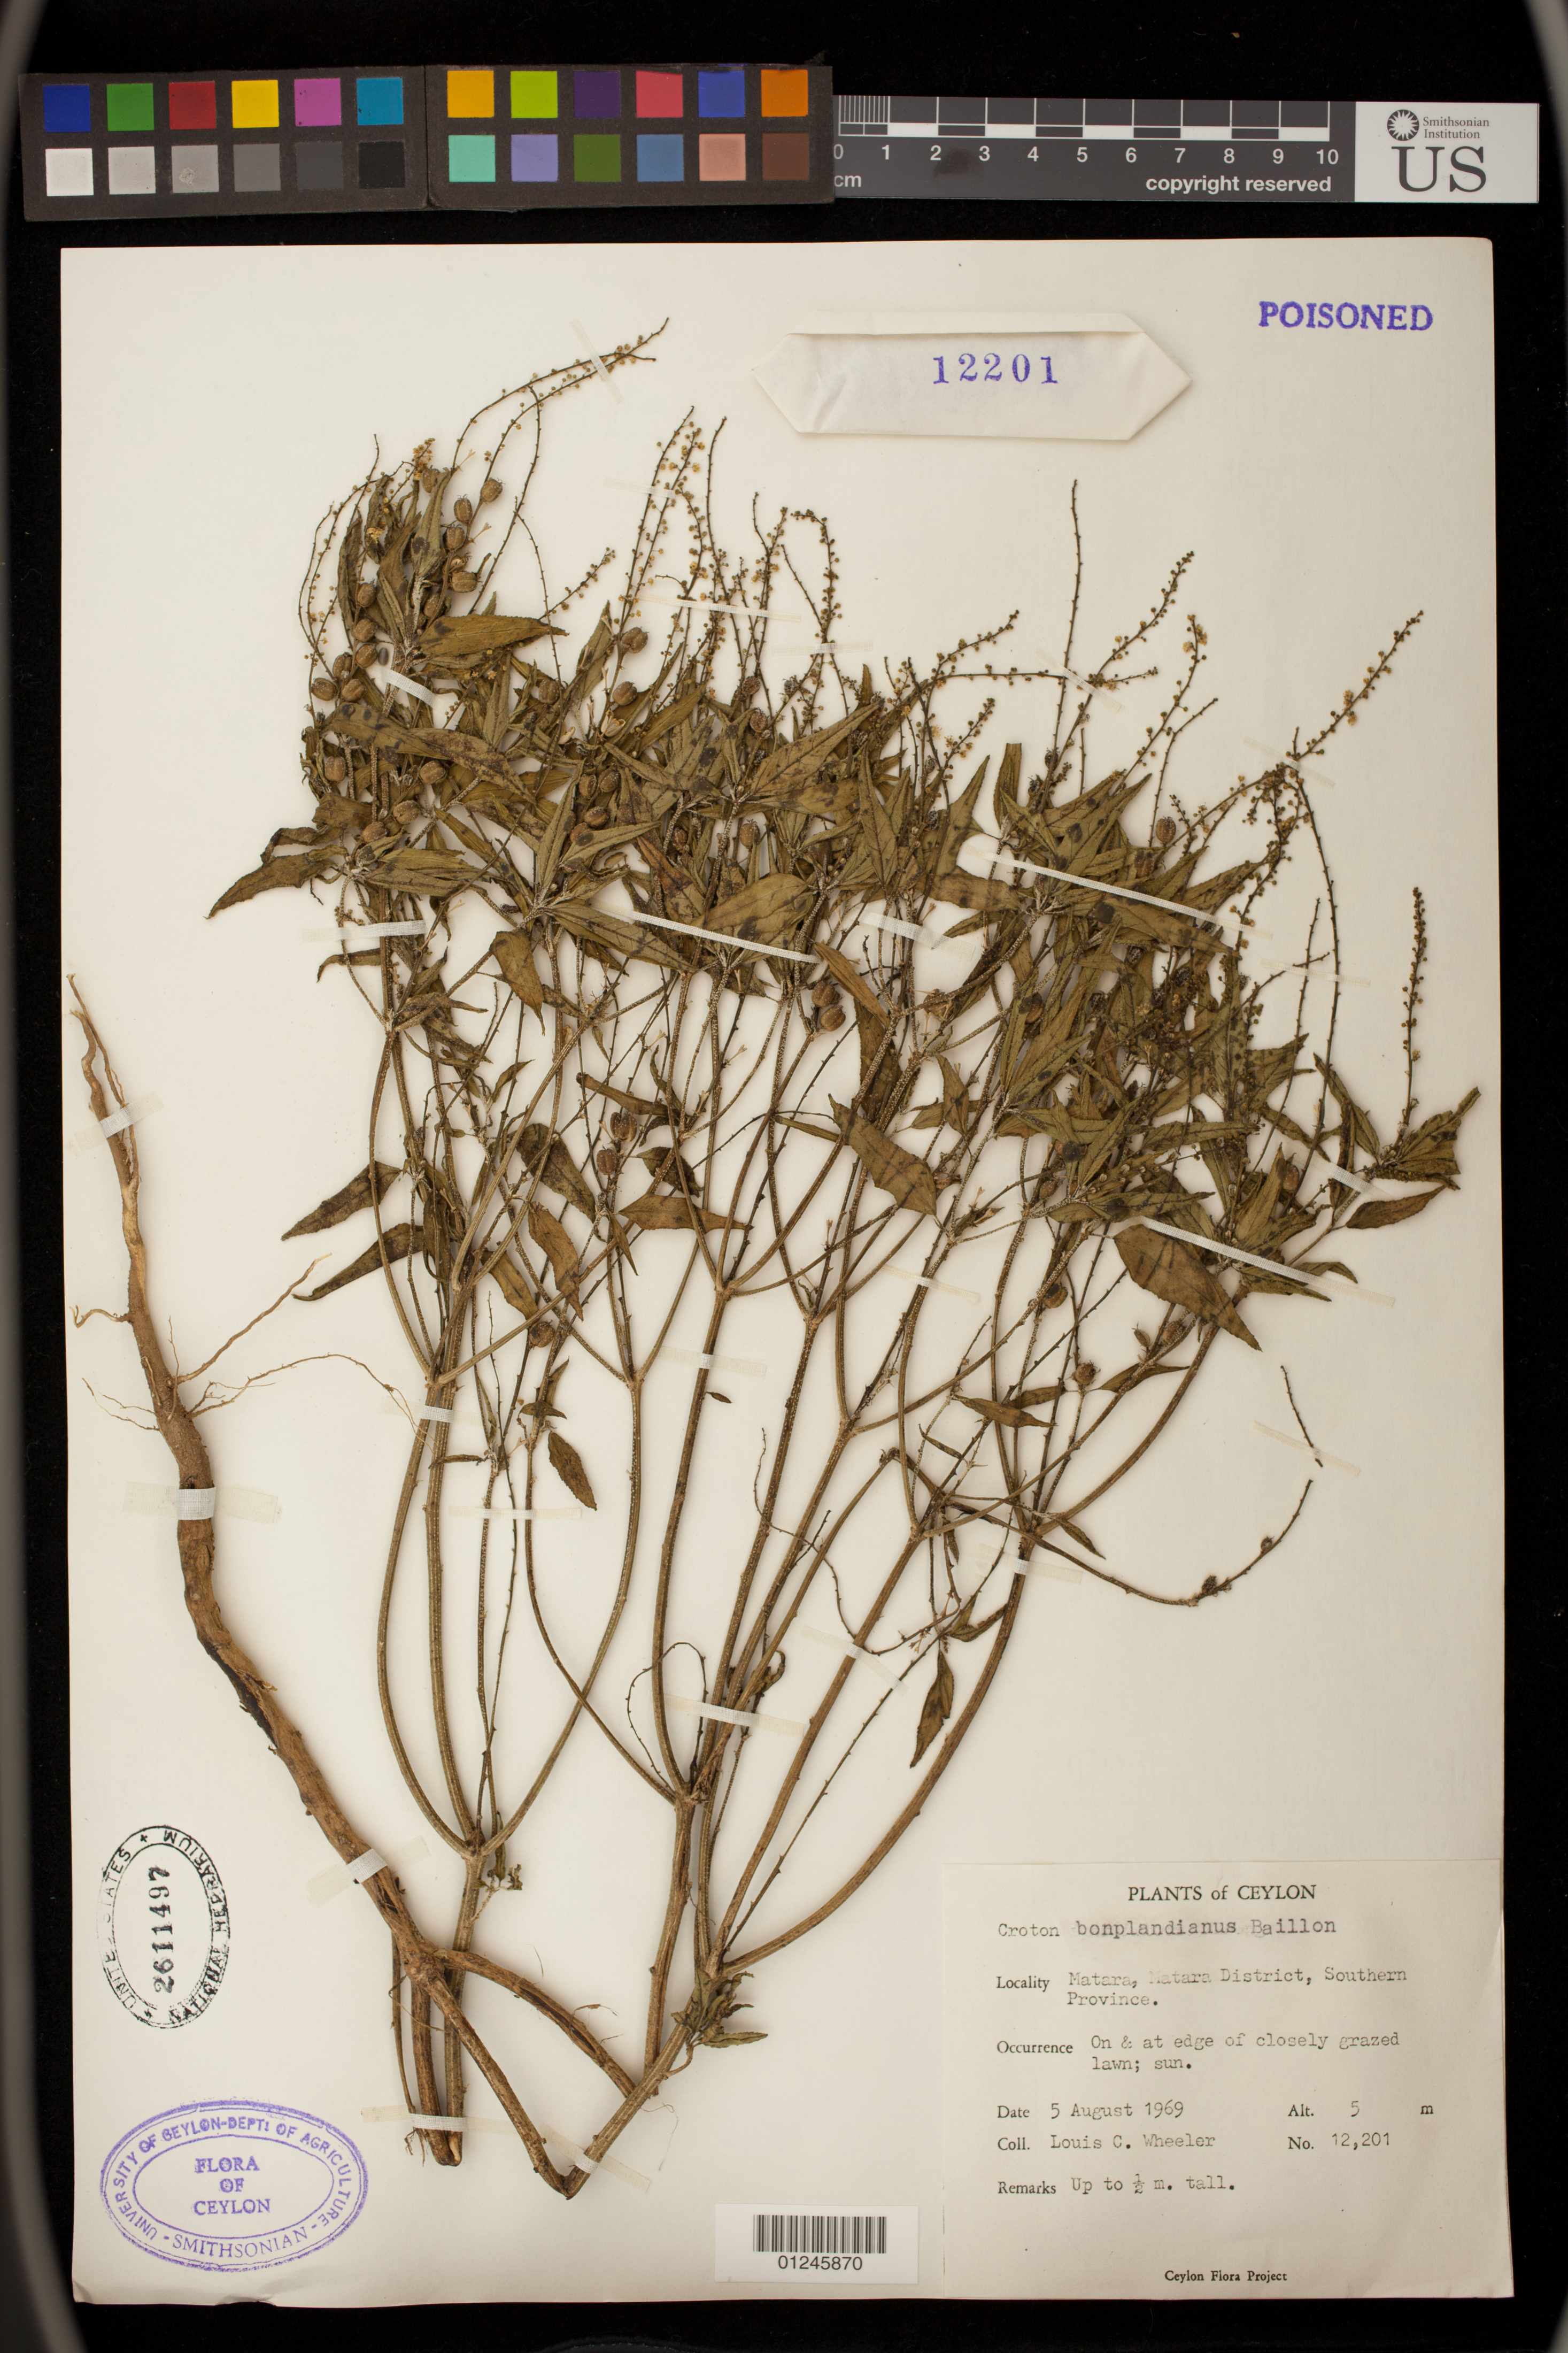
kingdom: Plantae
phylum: Tracheophyta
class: Magnoliopsida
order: Malpighiales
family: Euphorbiaceae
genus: Croton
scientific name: Croton bonplandianus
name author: Baill.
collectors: L. C. Wheeler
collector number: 12201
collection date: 1969-08-05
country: Sri Lanka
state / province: Southern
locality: Matara, Matara District.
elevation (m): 5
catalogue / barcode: US 2611497